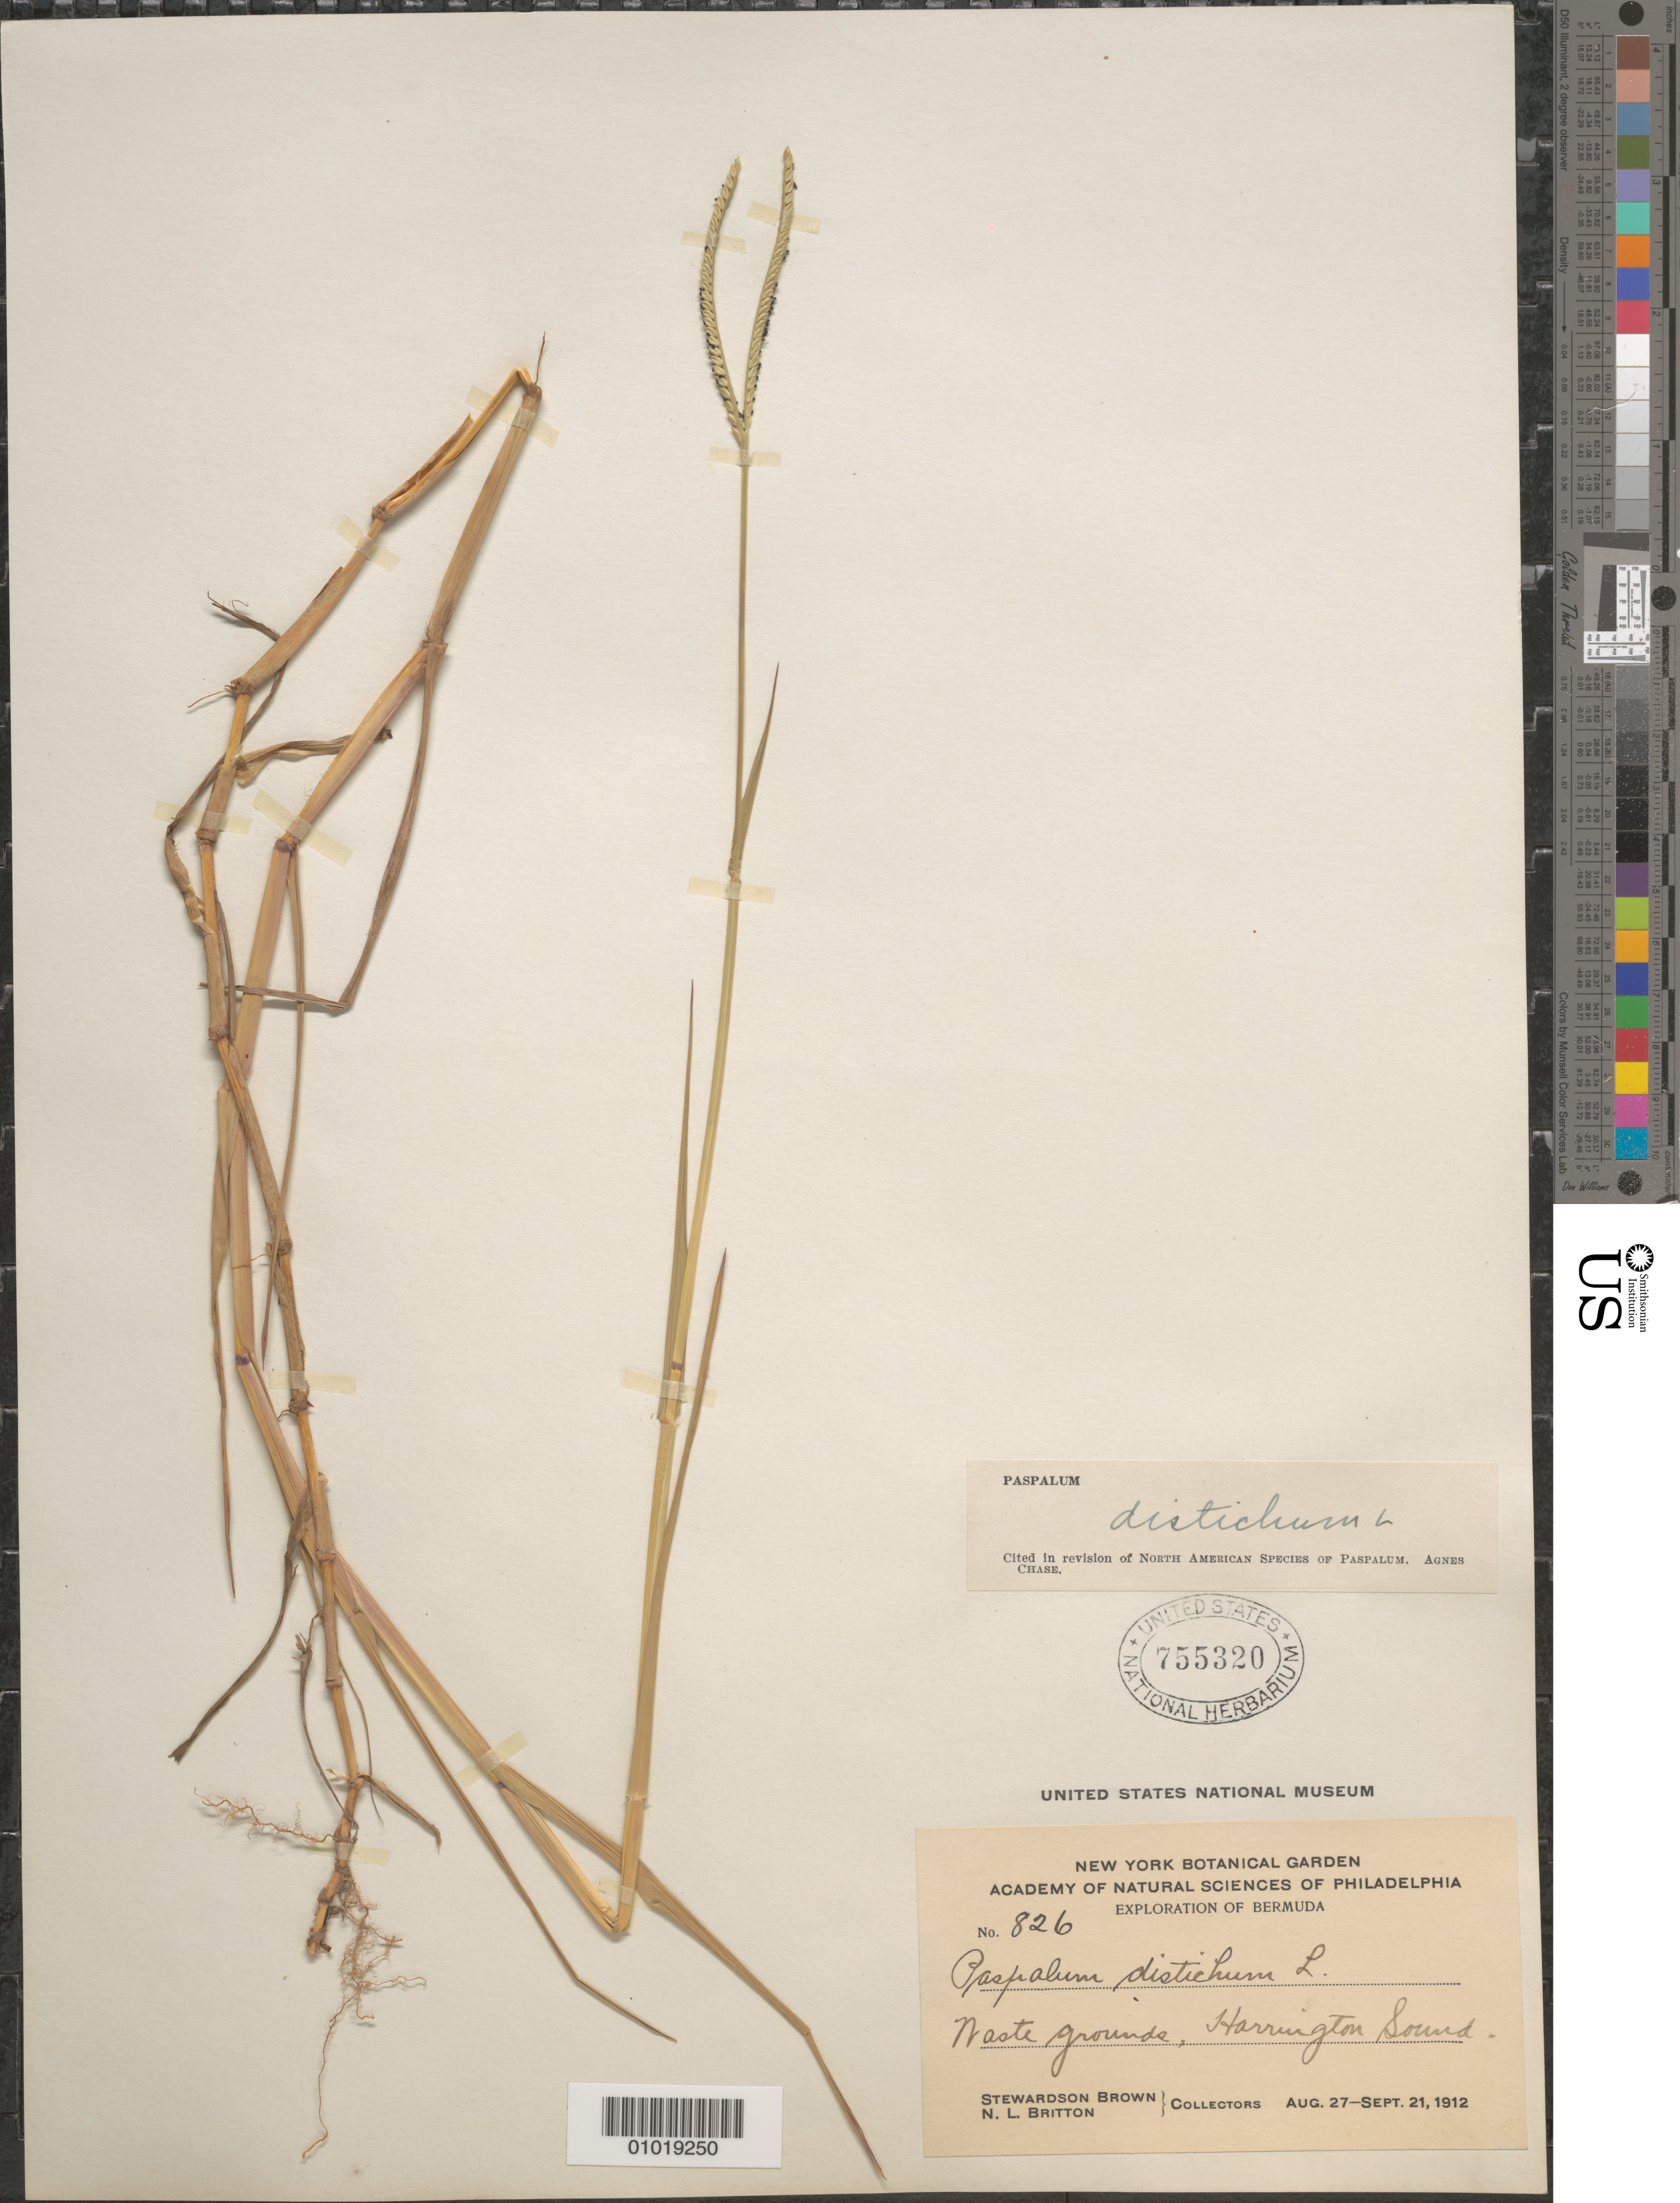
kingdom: Plantae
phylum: Tracheophyta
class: Liliopsida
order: Poales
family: Poaceae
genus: Paspalum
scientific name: Paspalum distichum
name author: L.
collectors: S. Brown & N. Britton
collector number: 826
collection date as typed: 27 Aug 1912 to 21 Sep 1912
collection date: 1912-08-27/1912-09-21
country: Bermuda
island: Bermuda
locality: Waste grounds, Harrington Sound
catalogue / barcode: US 755320